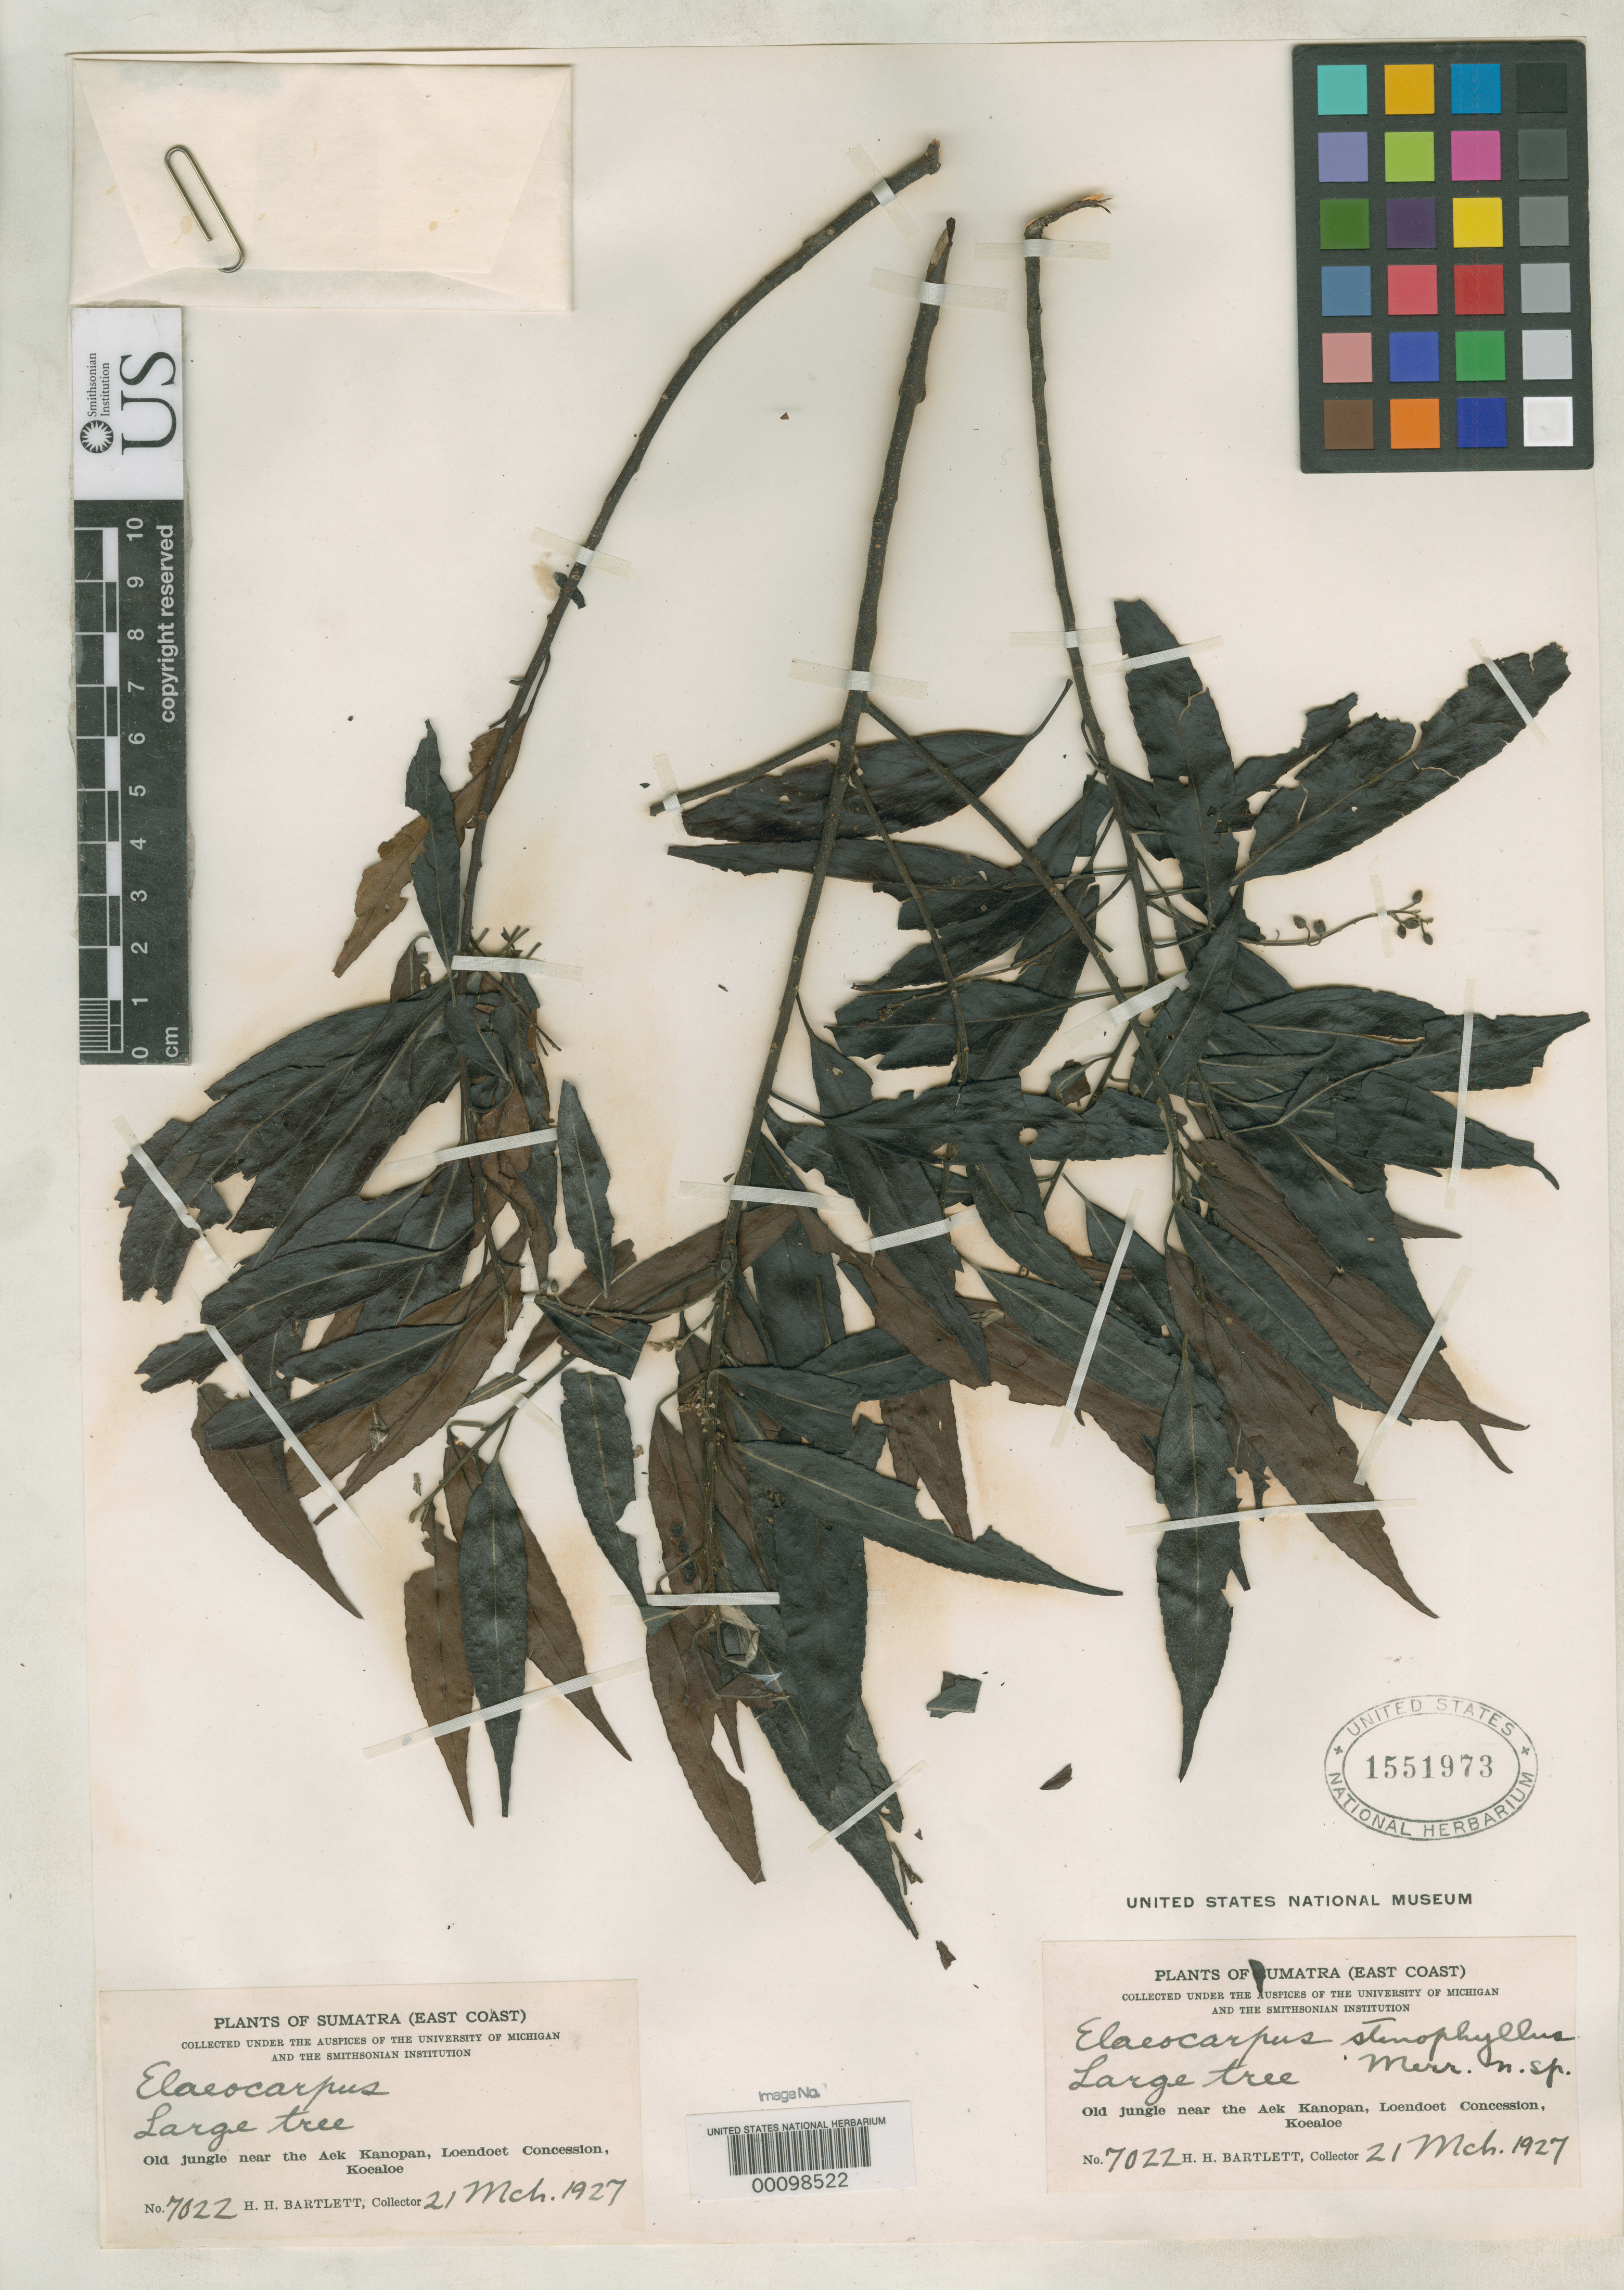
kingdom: Plantae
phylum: Tracheophyta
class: Magnoliopsida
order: Oxalidales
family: Elaeocarpaceae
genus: Elaeocarpus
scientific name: Elaeocarpus stenophyllus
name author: Merr.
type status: Isotype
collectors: H. H. Bartlett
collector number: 7022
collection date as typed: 21 Mar 1927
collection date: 1927-03-21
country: Indonesia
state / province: Sumatra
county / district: Sumatera Utara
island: Sumatra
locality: Near Aek Kanopan, Loendoet concession, Koealoe.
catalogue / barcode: US 1551973